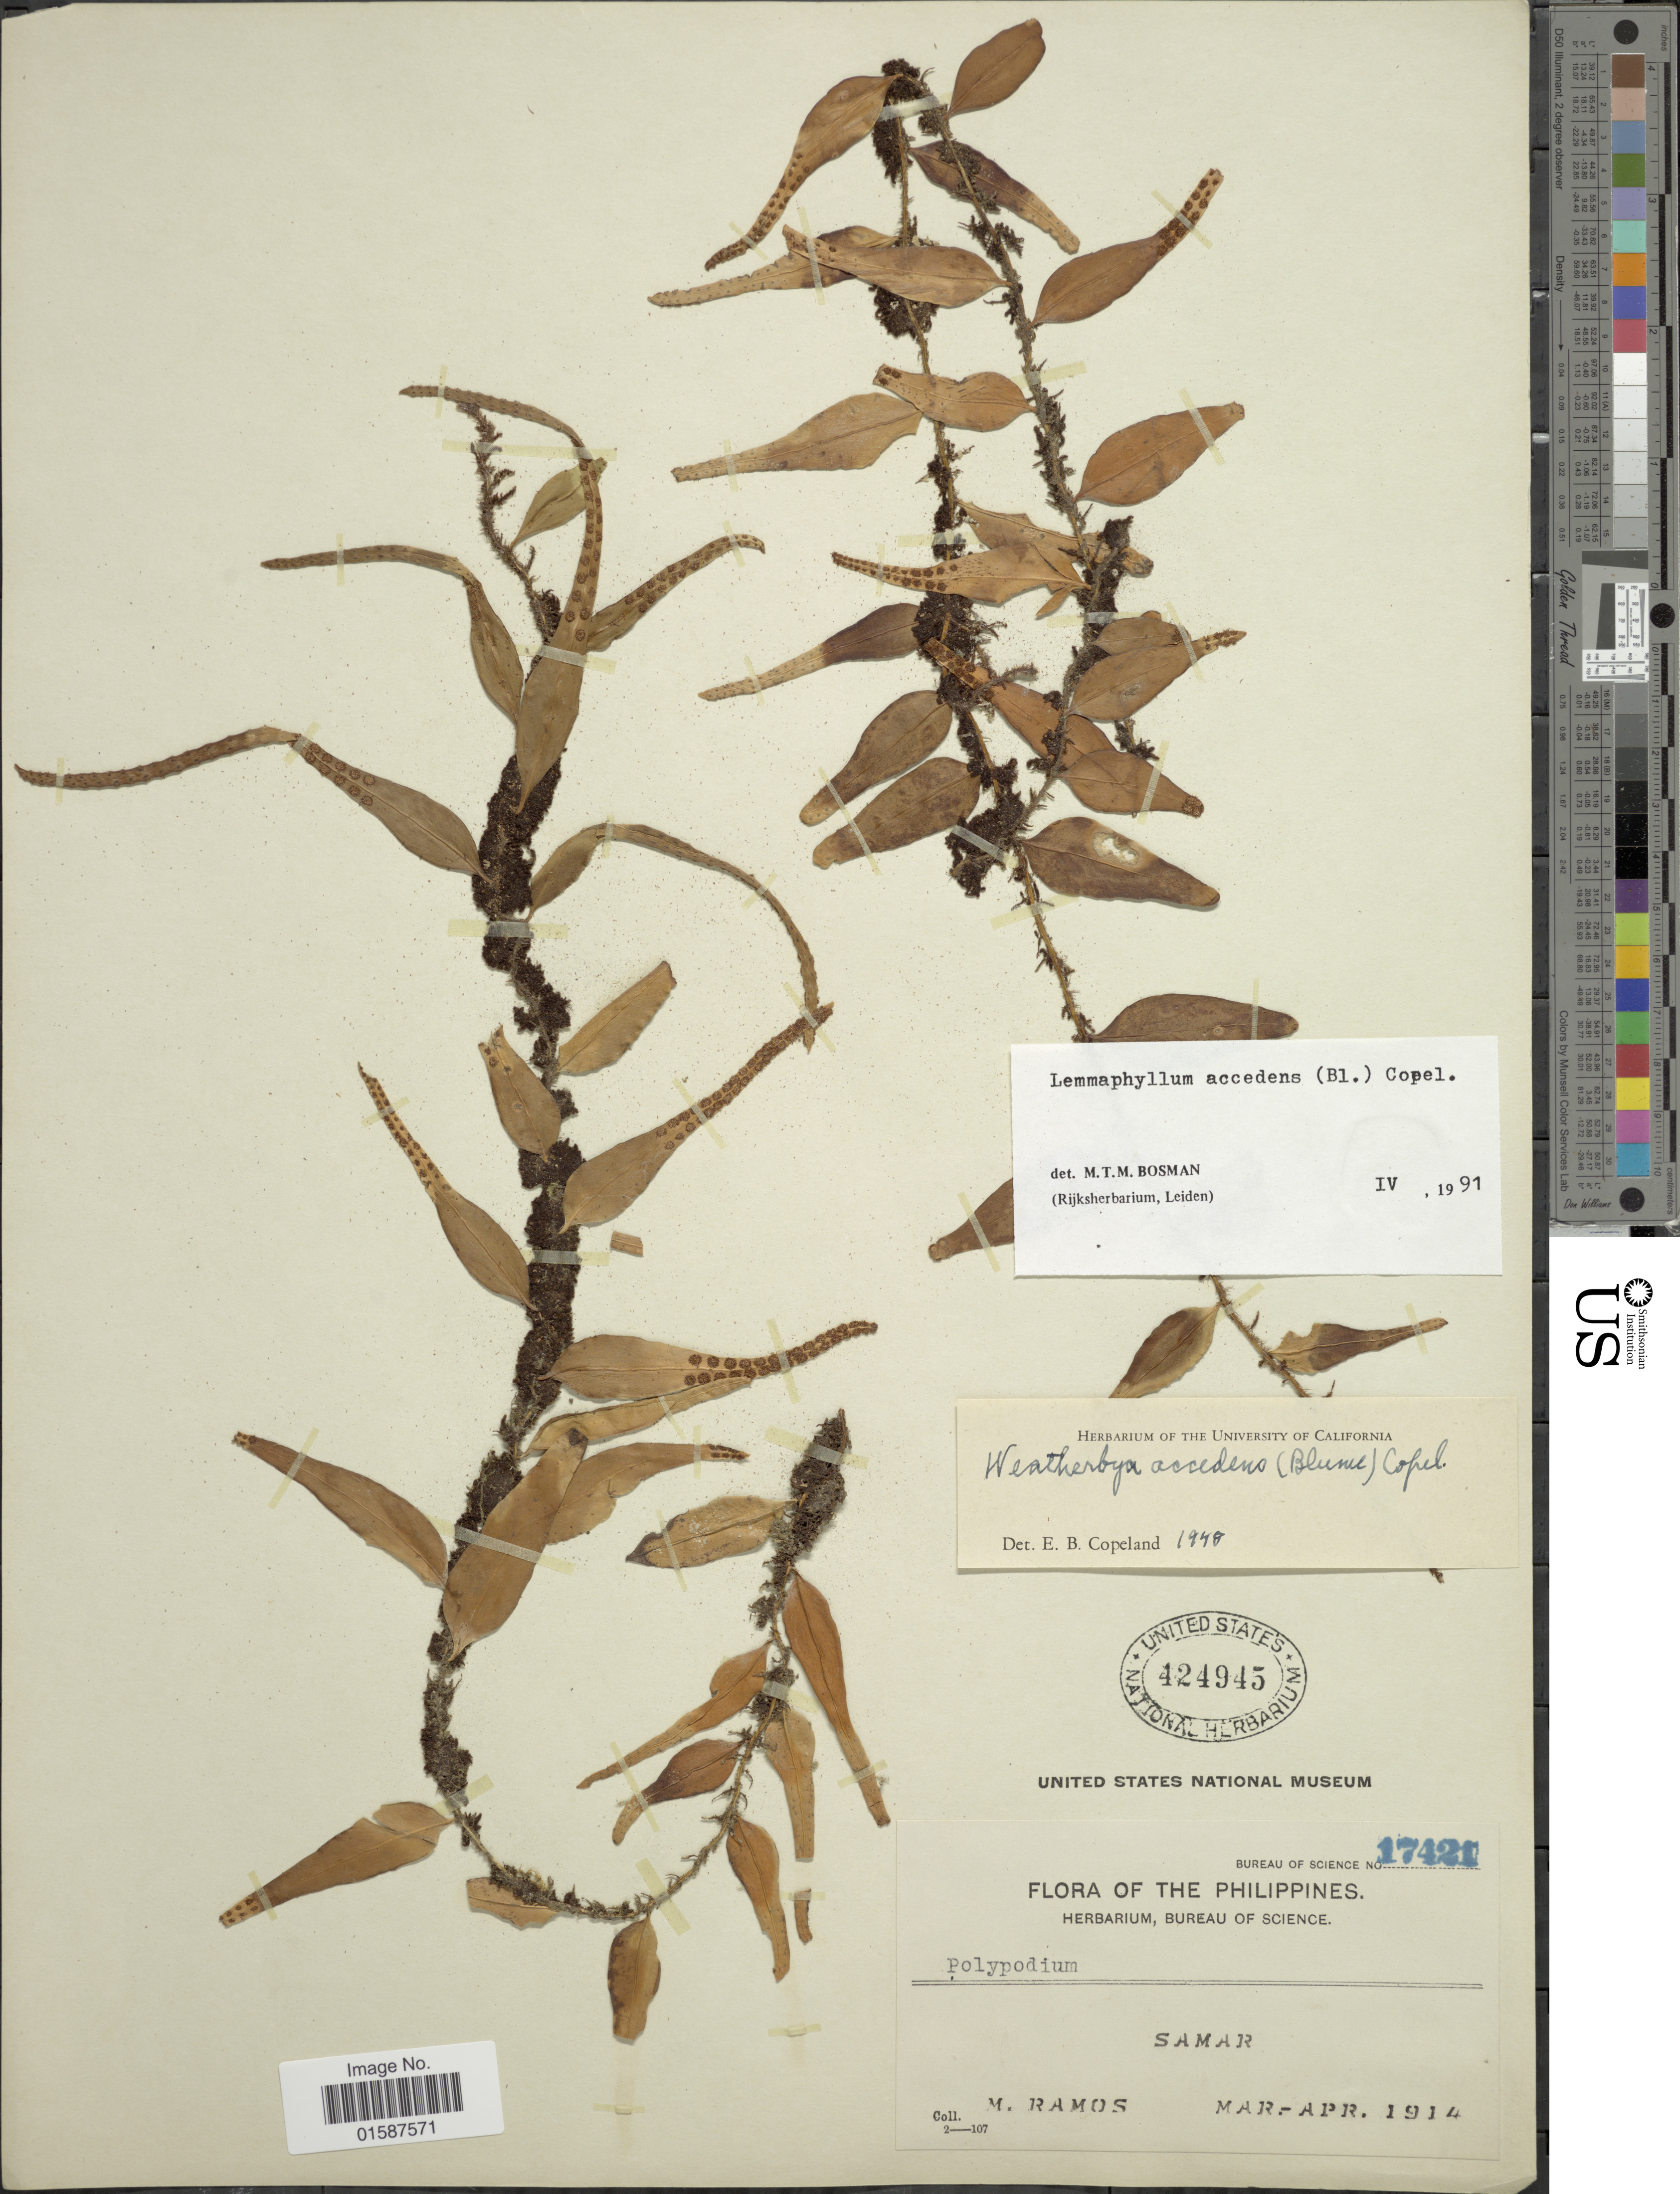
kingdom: Plantae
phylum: Tracheophyta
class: Polypodiopsida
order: Polypodiales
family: Polypodiaceae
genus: Lemmaphyllum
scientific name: Lemmaphyllum accedens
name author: (Blume) Donk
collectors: M. Ramos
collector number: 17421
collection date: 1914-03/1914-04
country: Philippines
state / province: Eastern Visayas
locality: Samar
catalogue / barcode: US 424945